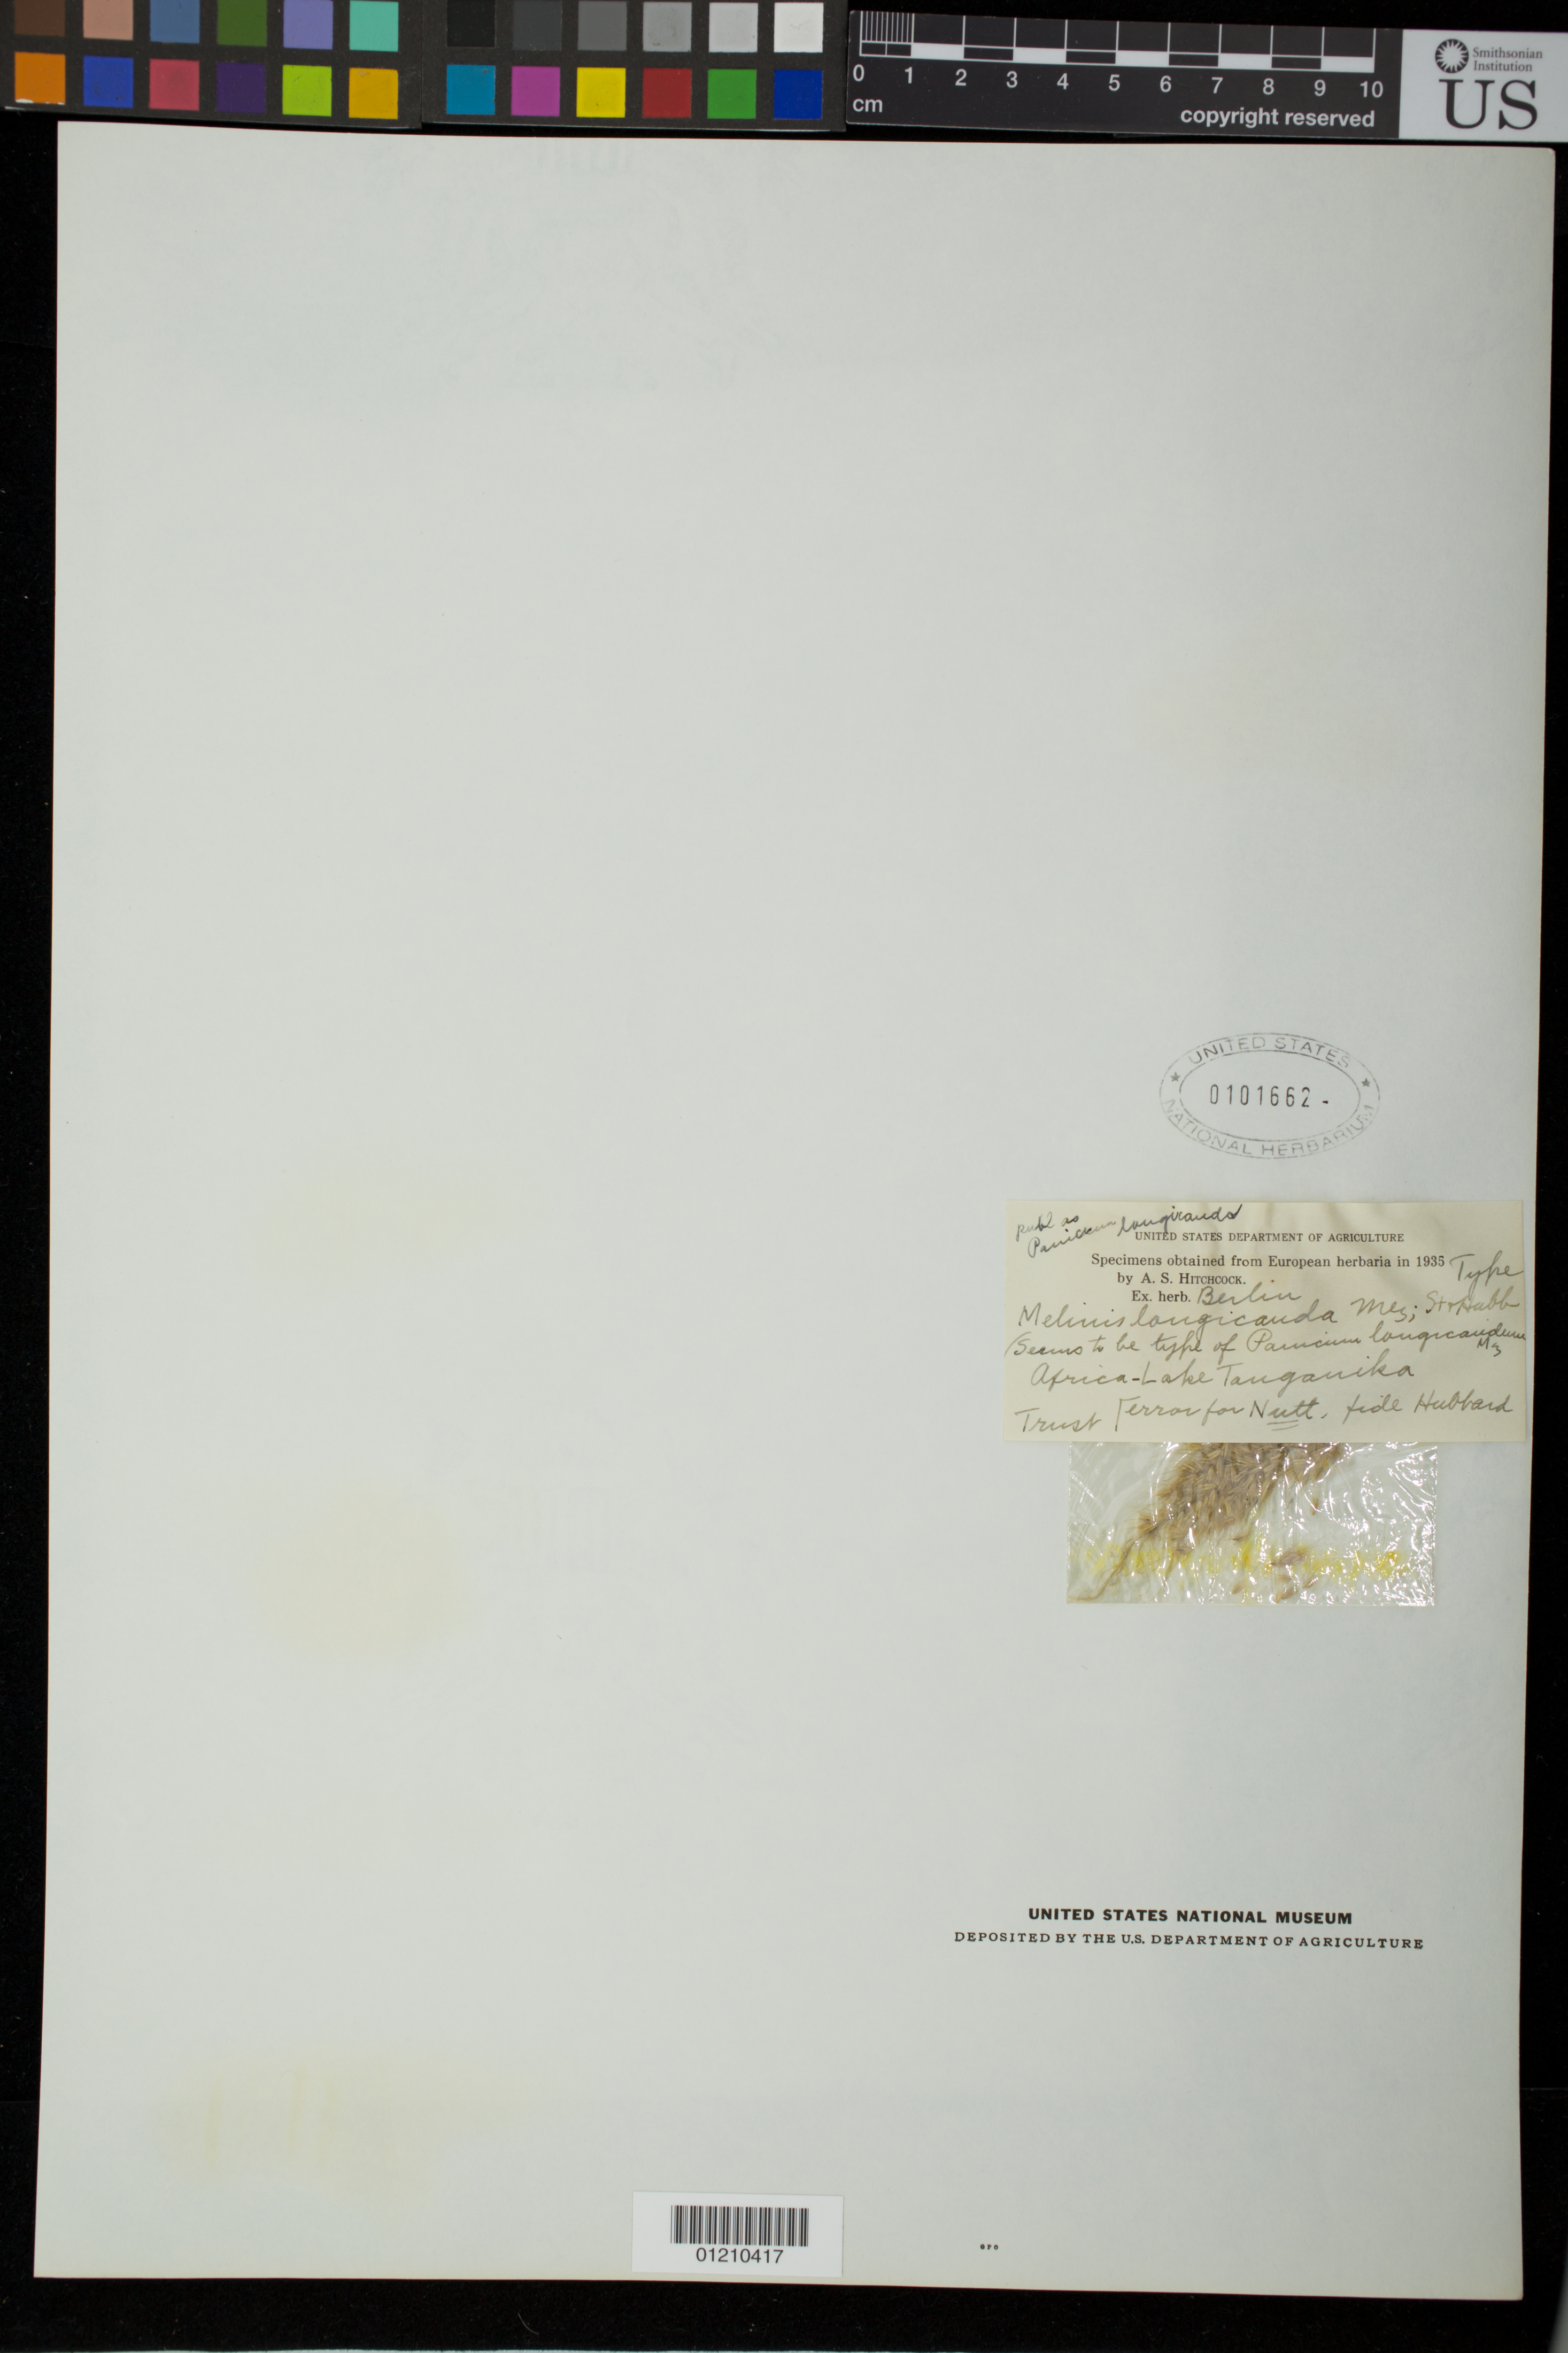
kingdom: Plantae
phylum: Tracheophyta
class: Liliopsida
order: Poales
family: Poaceae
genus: Panicum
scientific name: Panicum longicauda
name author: Mez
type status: Type Collection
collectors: Trust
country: Tanzania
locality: Lake Tanganika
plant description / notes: Fragmentary material of type specimen ex herb.Berlin.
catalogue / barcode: US 101662